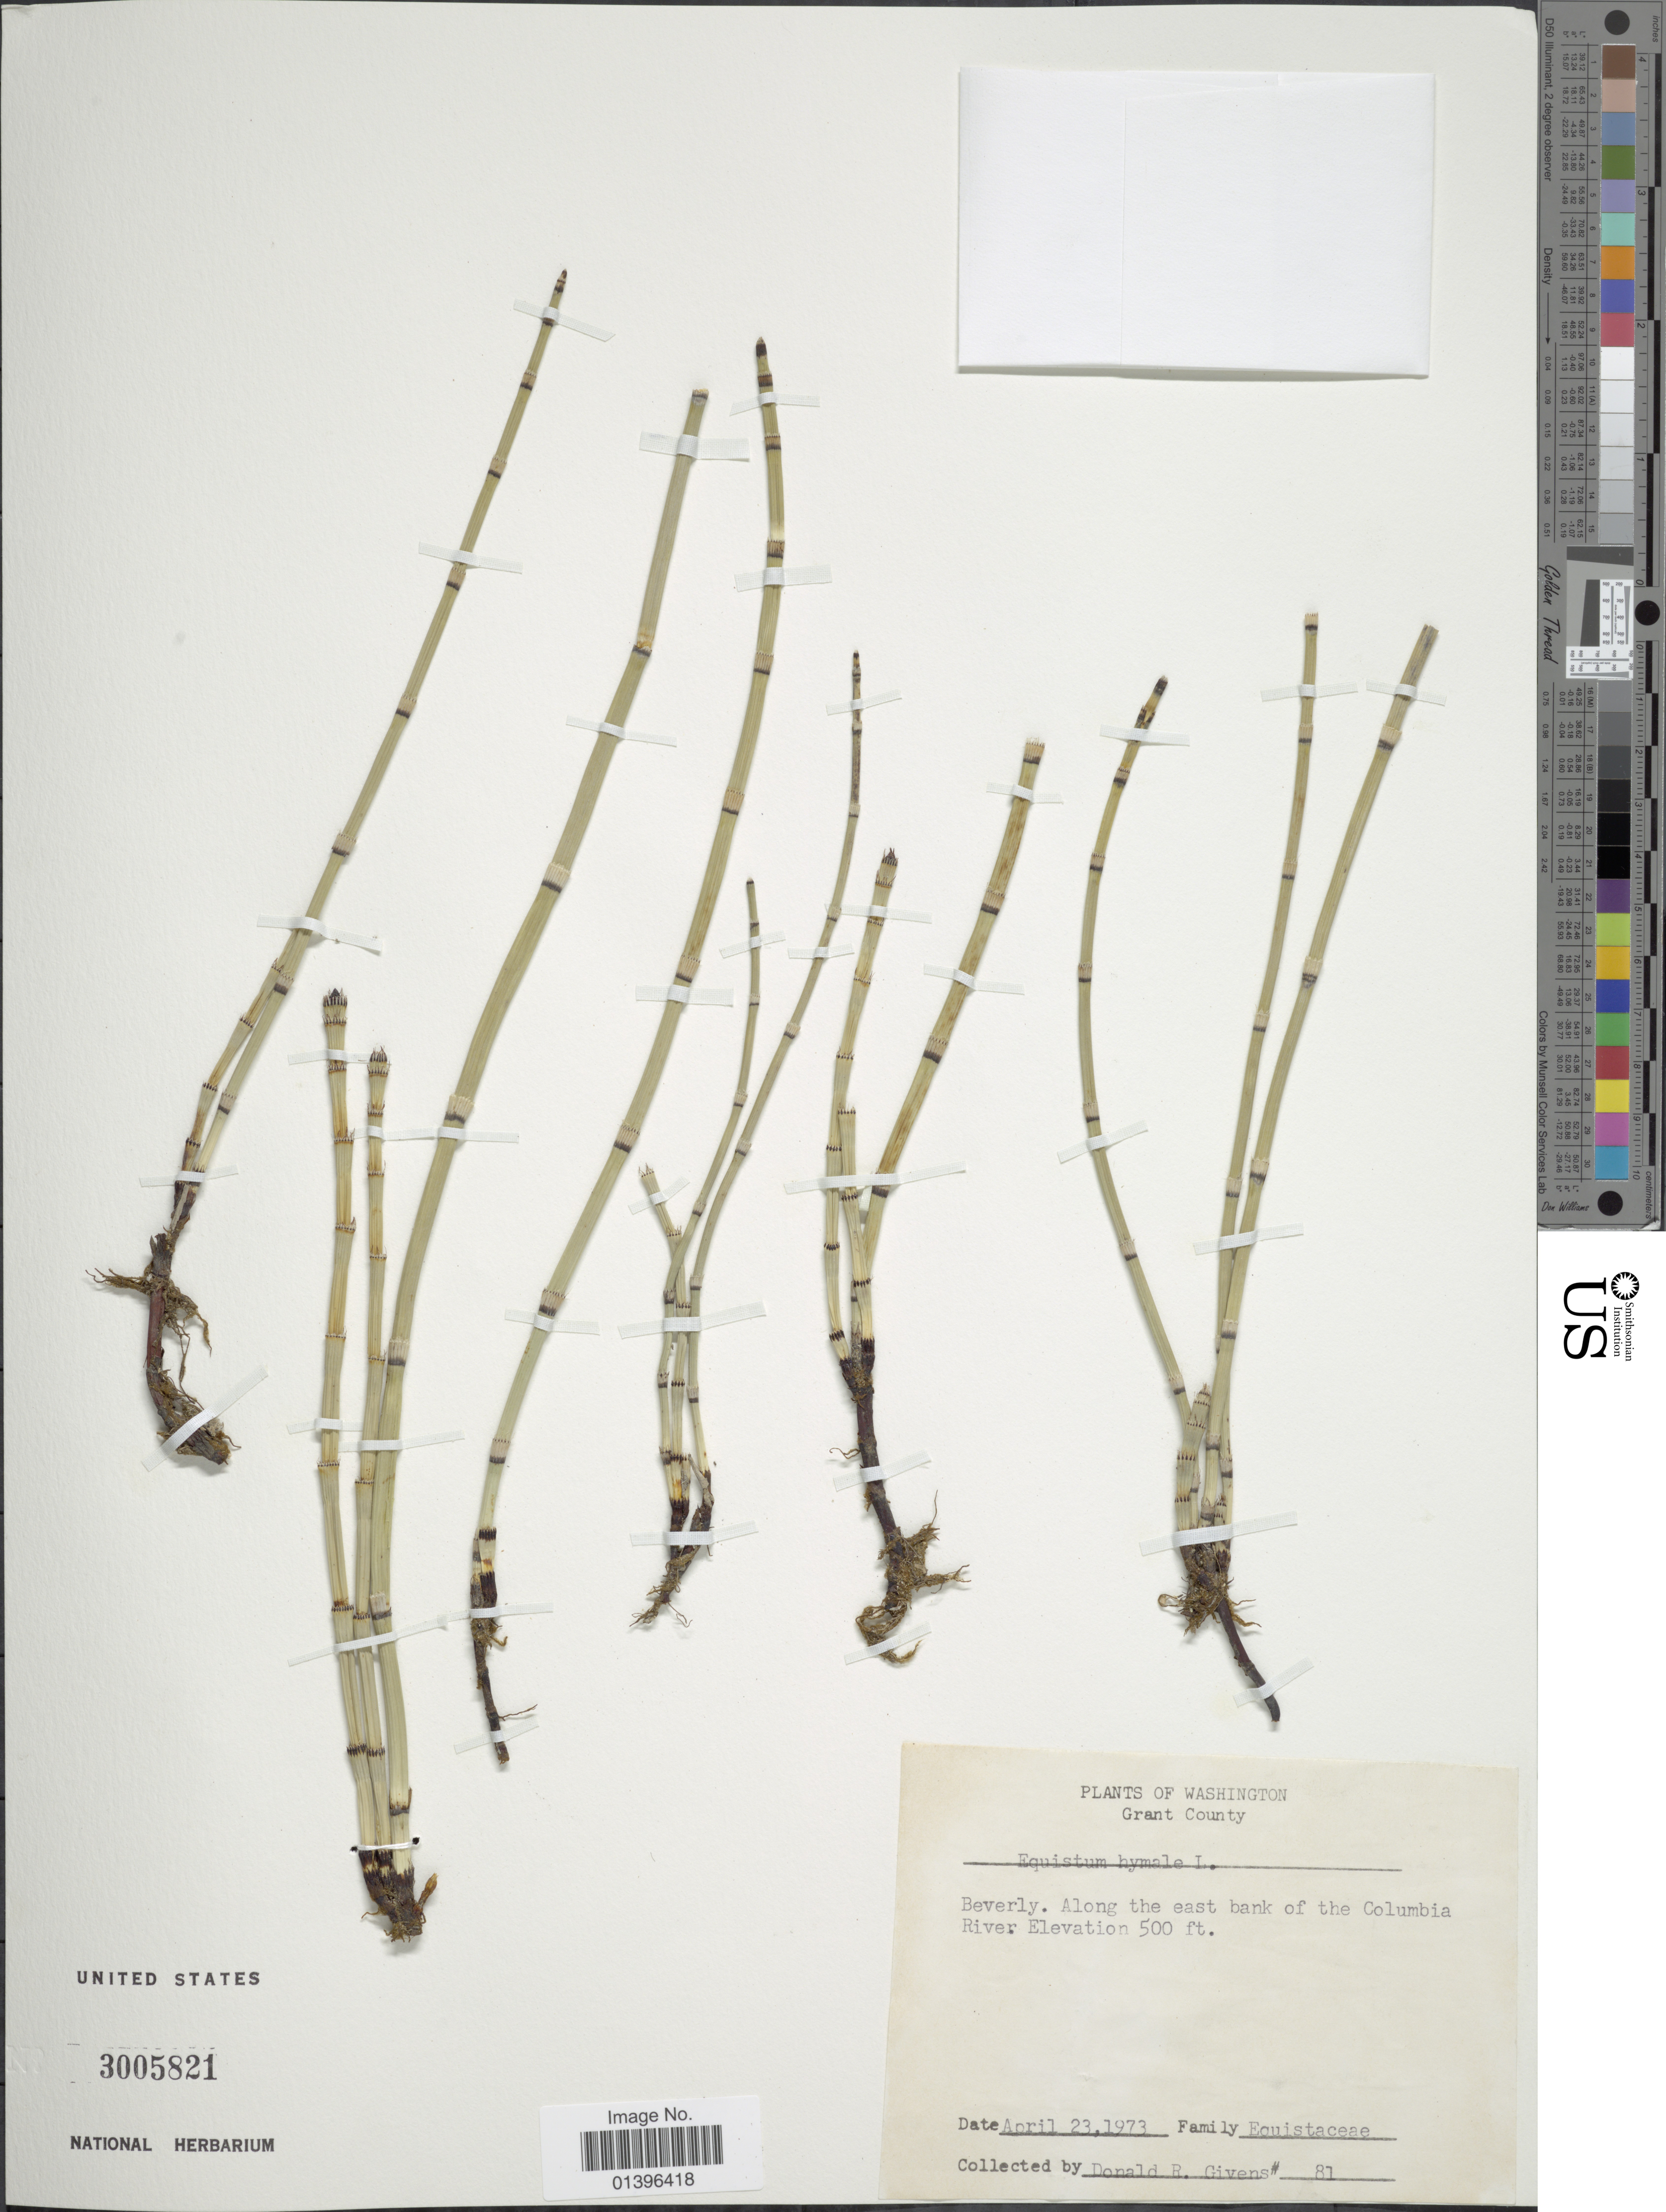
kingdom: Plantae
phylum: Tracheophyta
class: Polypodiopsida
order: Equisetales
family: Equisetaceae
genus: Equisetum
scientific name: Equisetum hyemale var. affine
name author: (Engelm.) A.A. Eaton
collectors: D. Givens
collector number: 81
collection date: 1973-04-23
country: United States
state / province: Washington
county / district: Grant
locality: Grant County. Beverly. Along the east bank of the Columbia River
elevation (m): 152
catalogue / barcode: US 3005821